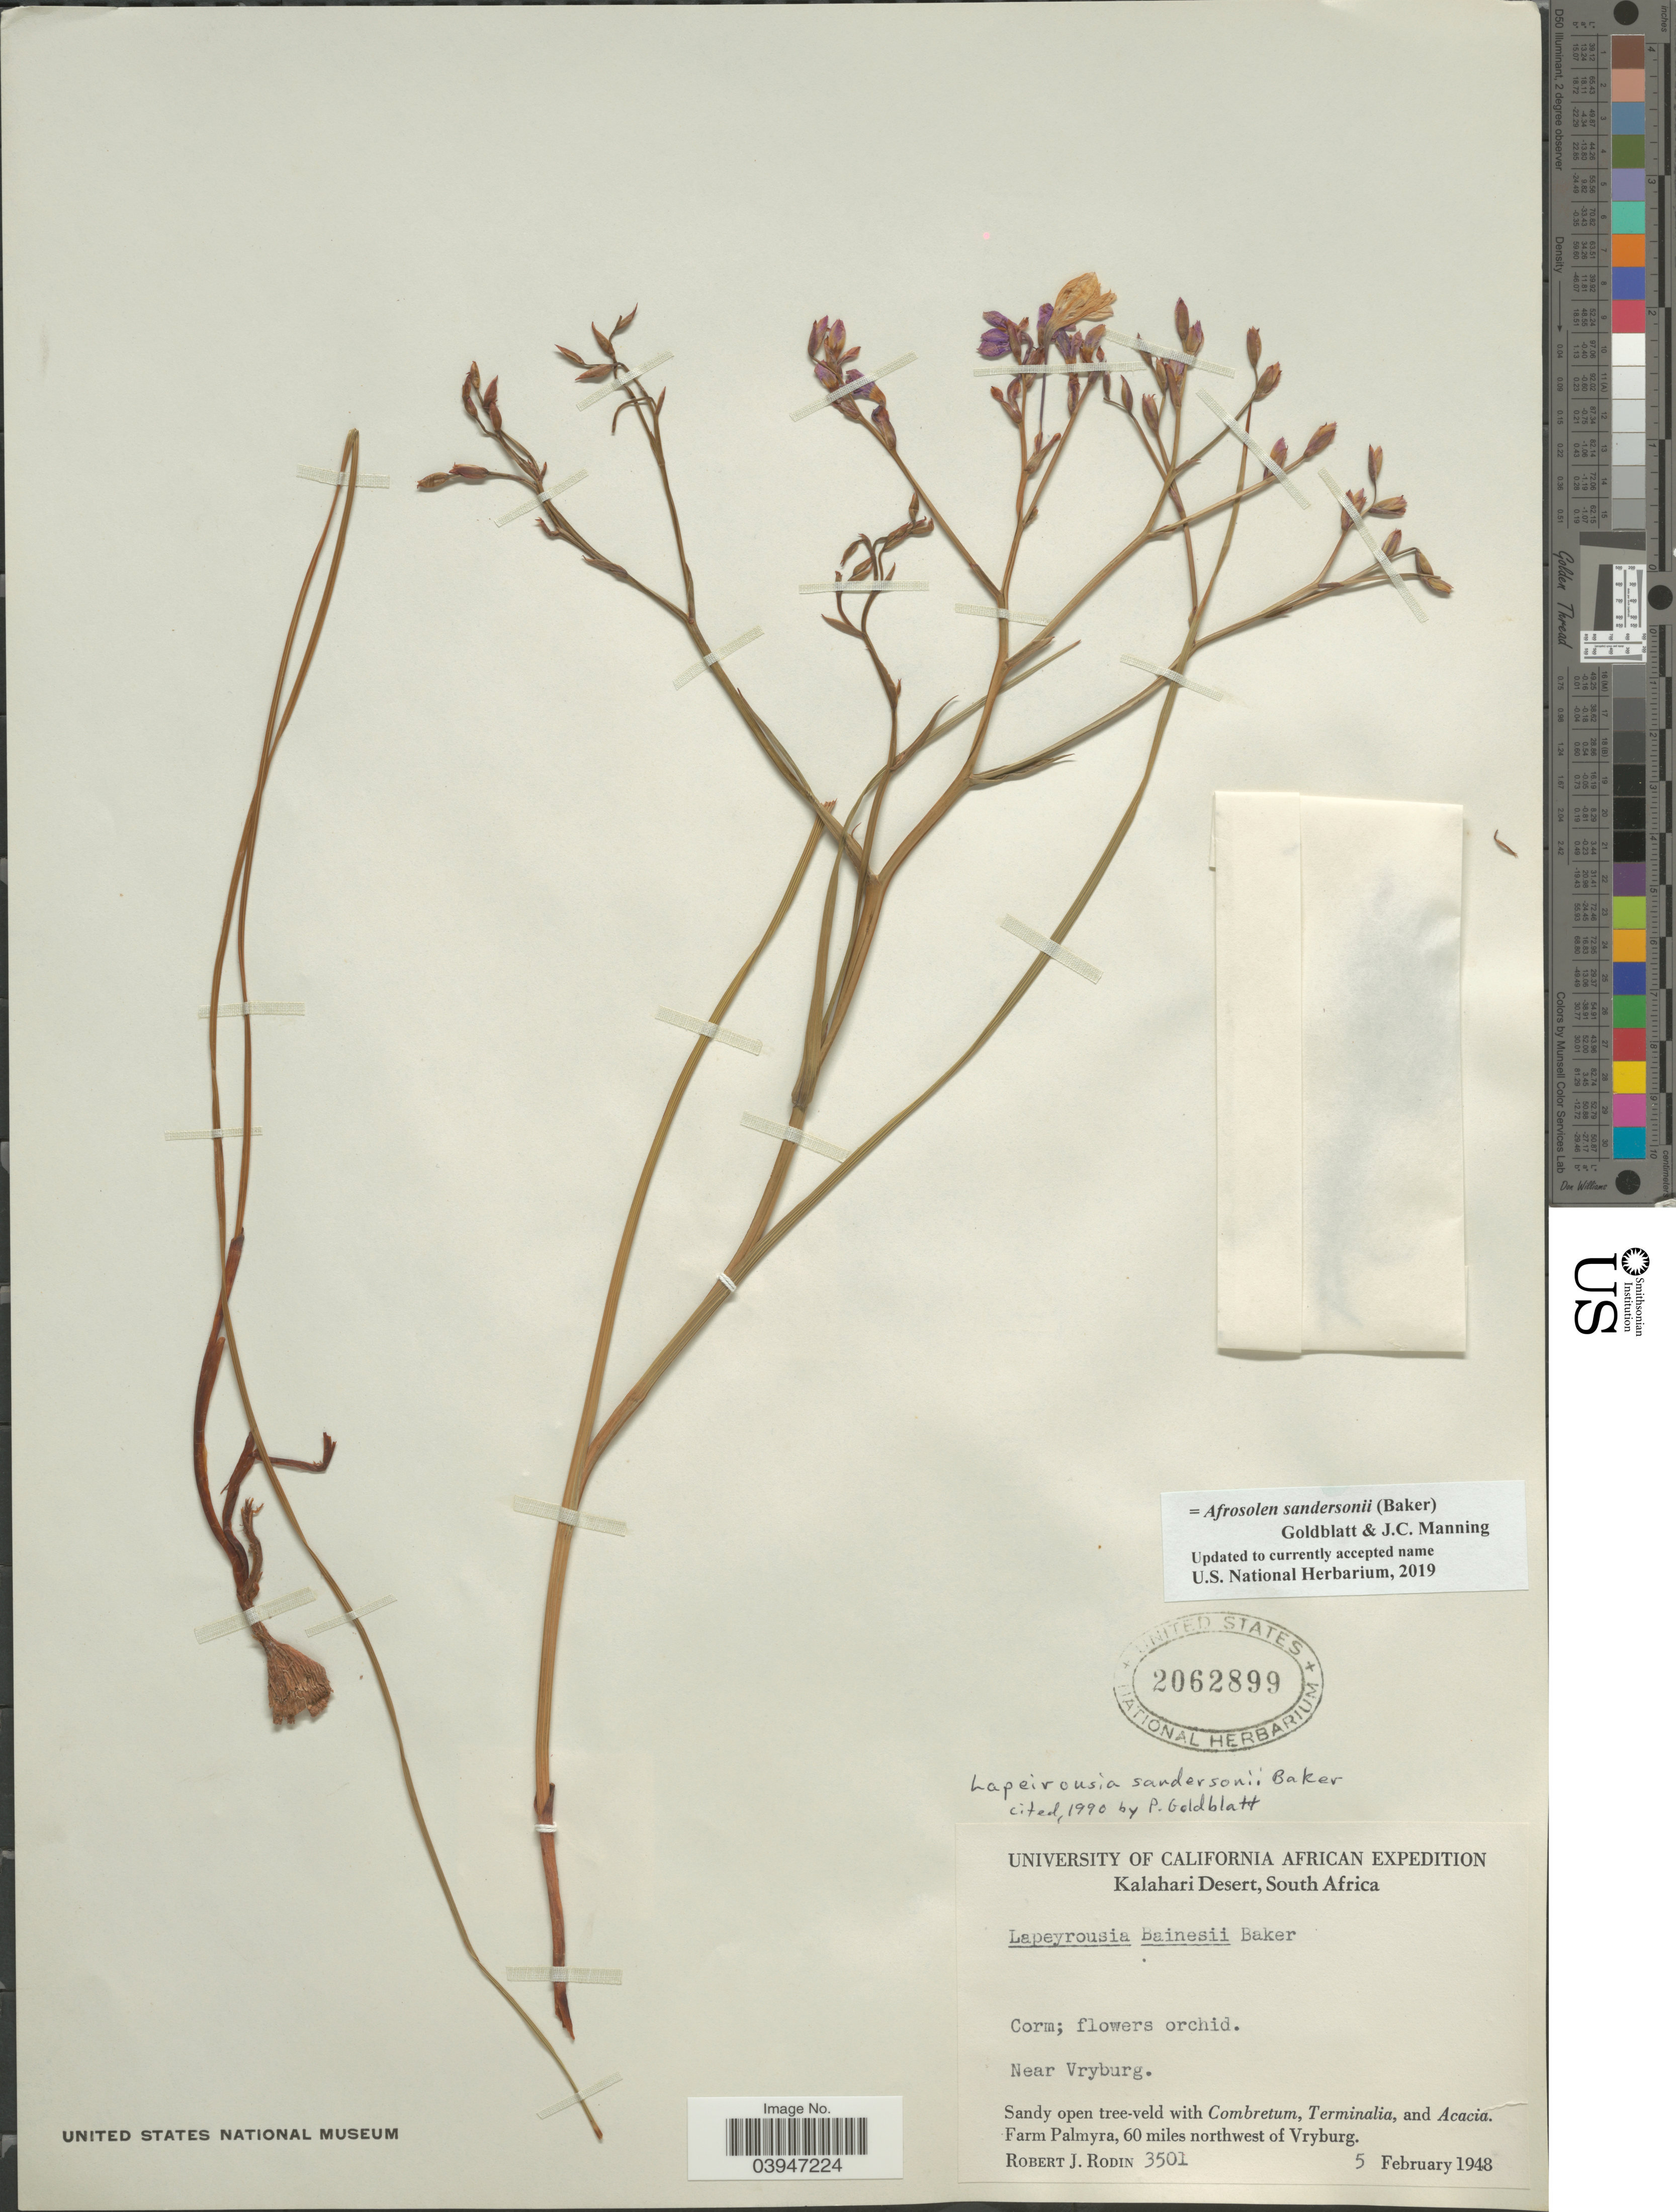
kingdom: Plantae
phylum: Tracheophyta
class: Liliopsida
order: Asparagales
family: Iridaceae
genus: Afrosolen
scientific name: Afrosolen sandersonii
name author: (Baker) Goldblatt & J.C. Manning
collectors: R. J. Rodin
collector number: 3501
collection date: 1948-02-05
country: South Africa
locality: Kalahari Desert. Near Vryburg. Farm Palmyra, 60 miles northwest of Vryburg.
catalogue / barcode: US 2062899